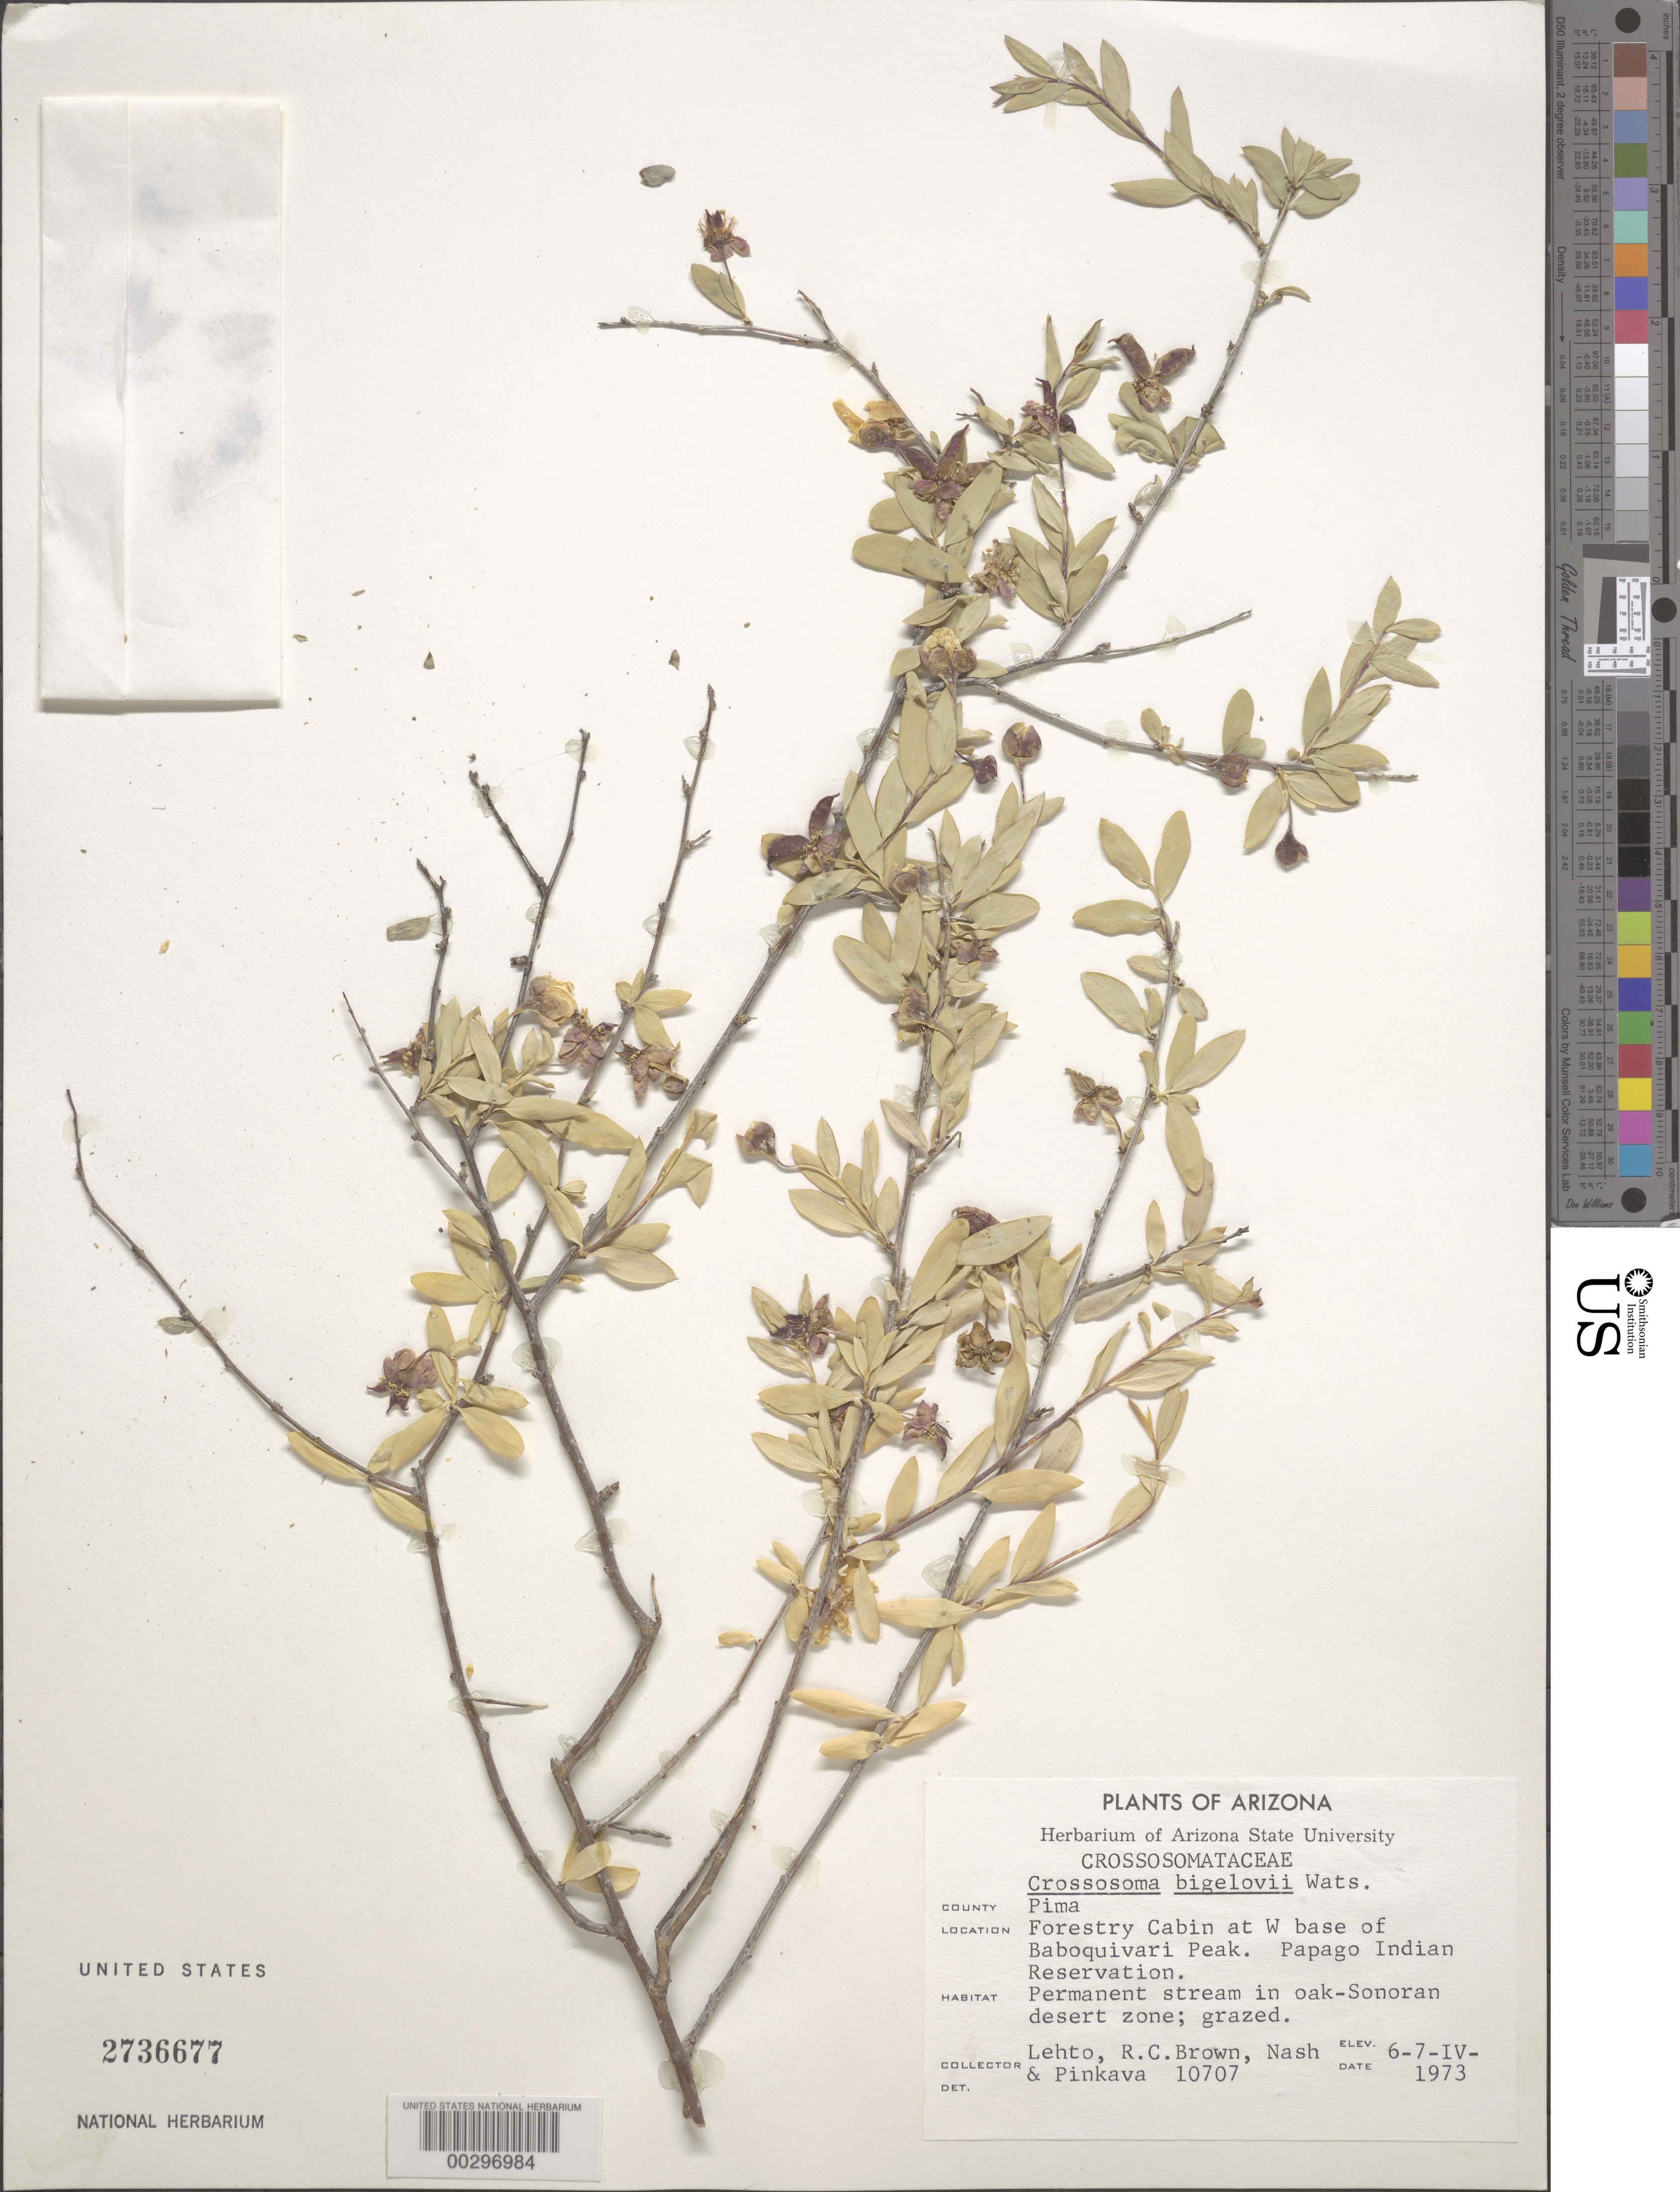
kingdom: Plantae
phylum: Tracheophyta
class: Magnoliopsida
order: Crossosomatales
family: Crossosomataceae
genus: Crossosoma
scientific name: Crossosoma bigelovii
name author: S. Watson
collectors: E. Lehto, R. C. Brown, T. H. Nash & D. Pinkava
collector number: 10707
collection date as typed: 06 Apr 1973 to 07 Apr 1973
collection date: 1973-04-06/1973-04-07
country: United States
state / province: Arizona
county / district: Pima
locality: W base of baboquivari peak, papago indian reservation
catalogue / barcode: US 2736677